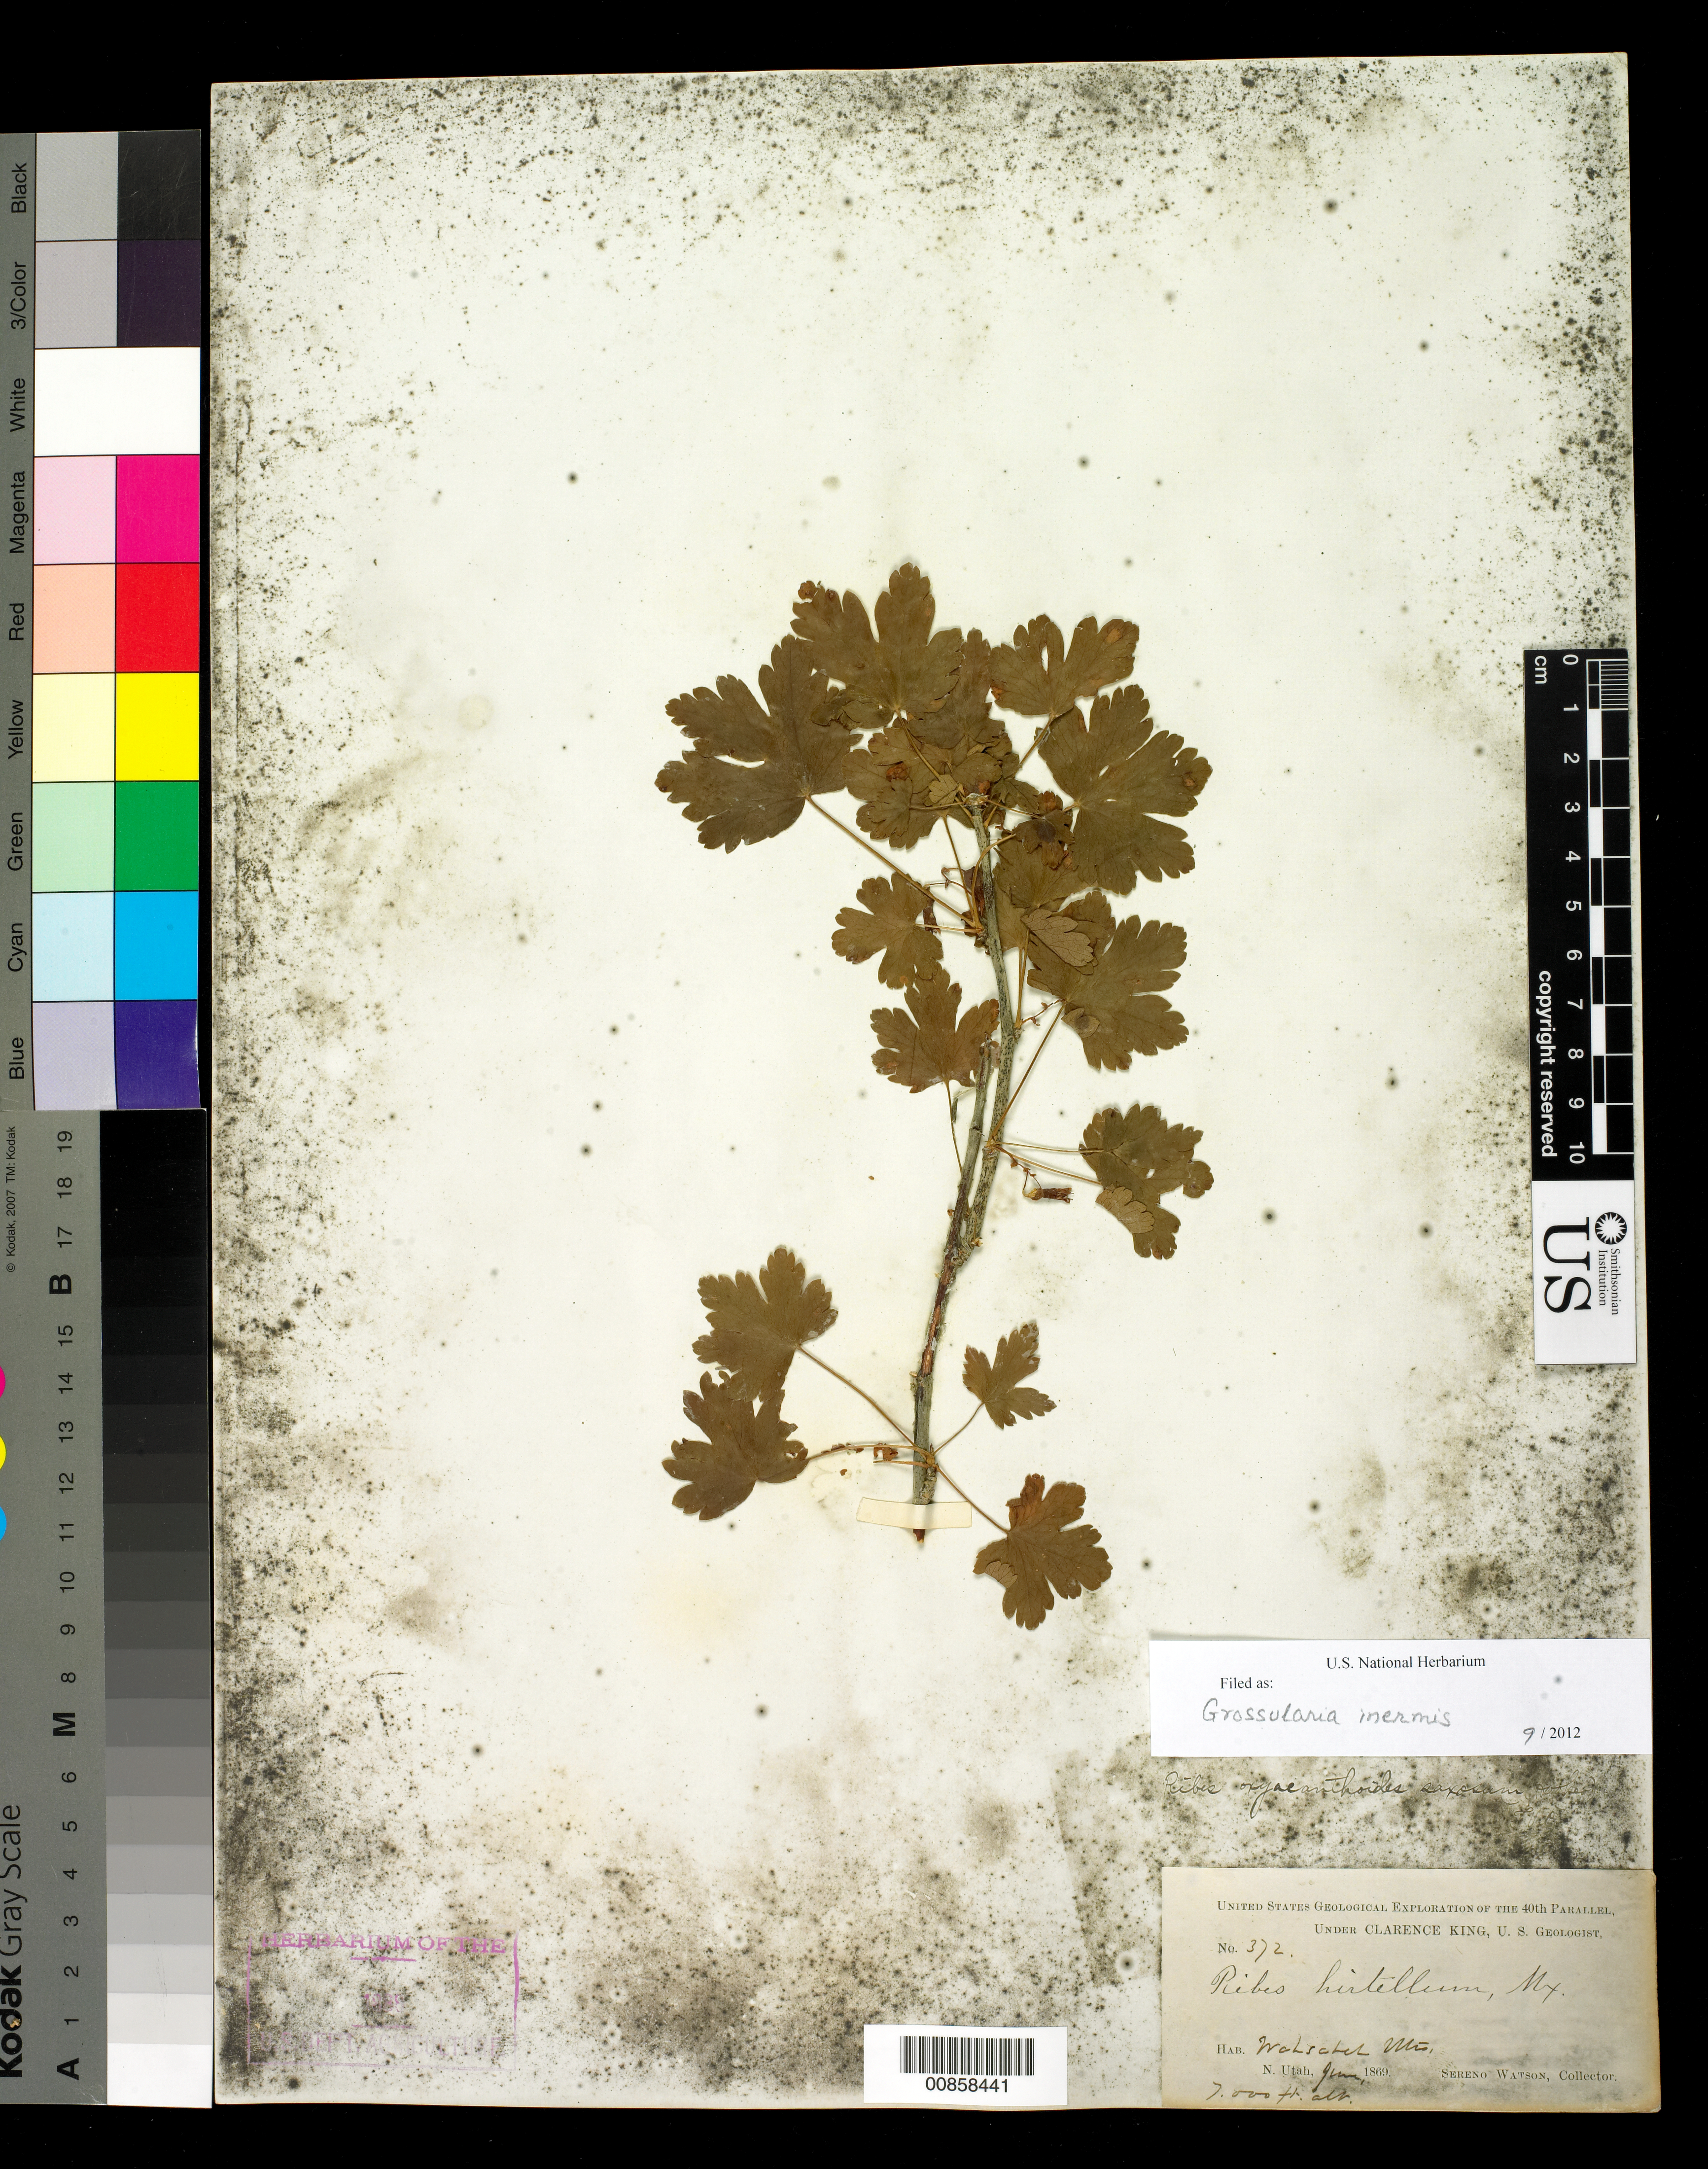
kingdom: Plantae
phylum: Tracheophyta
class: Magnoliopsida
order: Saxifragales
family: Grossulariaceae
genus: Ribes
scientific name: Ribes inerme var. inerme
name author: Rydb.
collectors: S. Watson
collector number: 372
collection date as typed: Jun 1869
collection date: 1869-06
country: United States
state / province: Utah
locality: Wasatch Mts., N. Utah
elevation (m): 2134